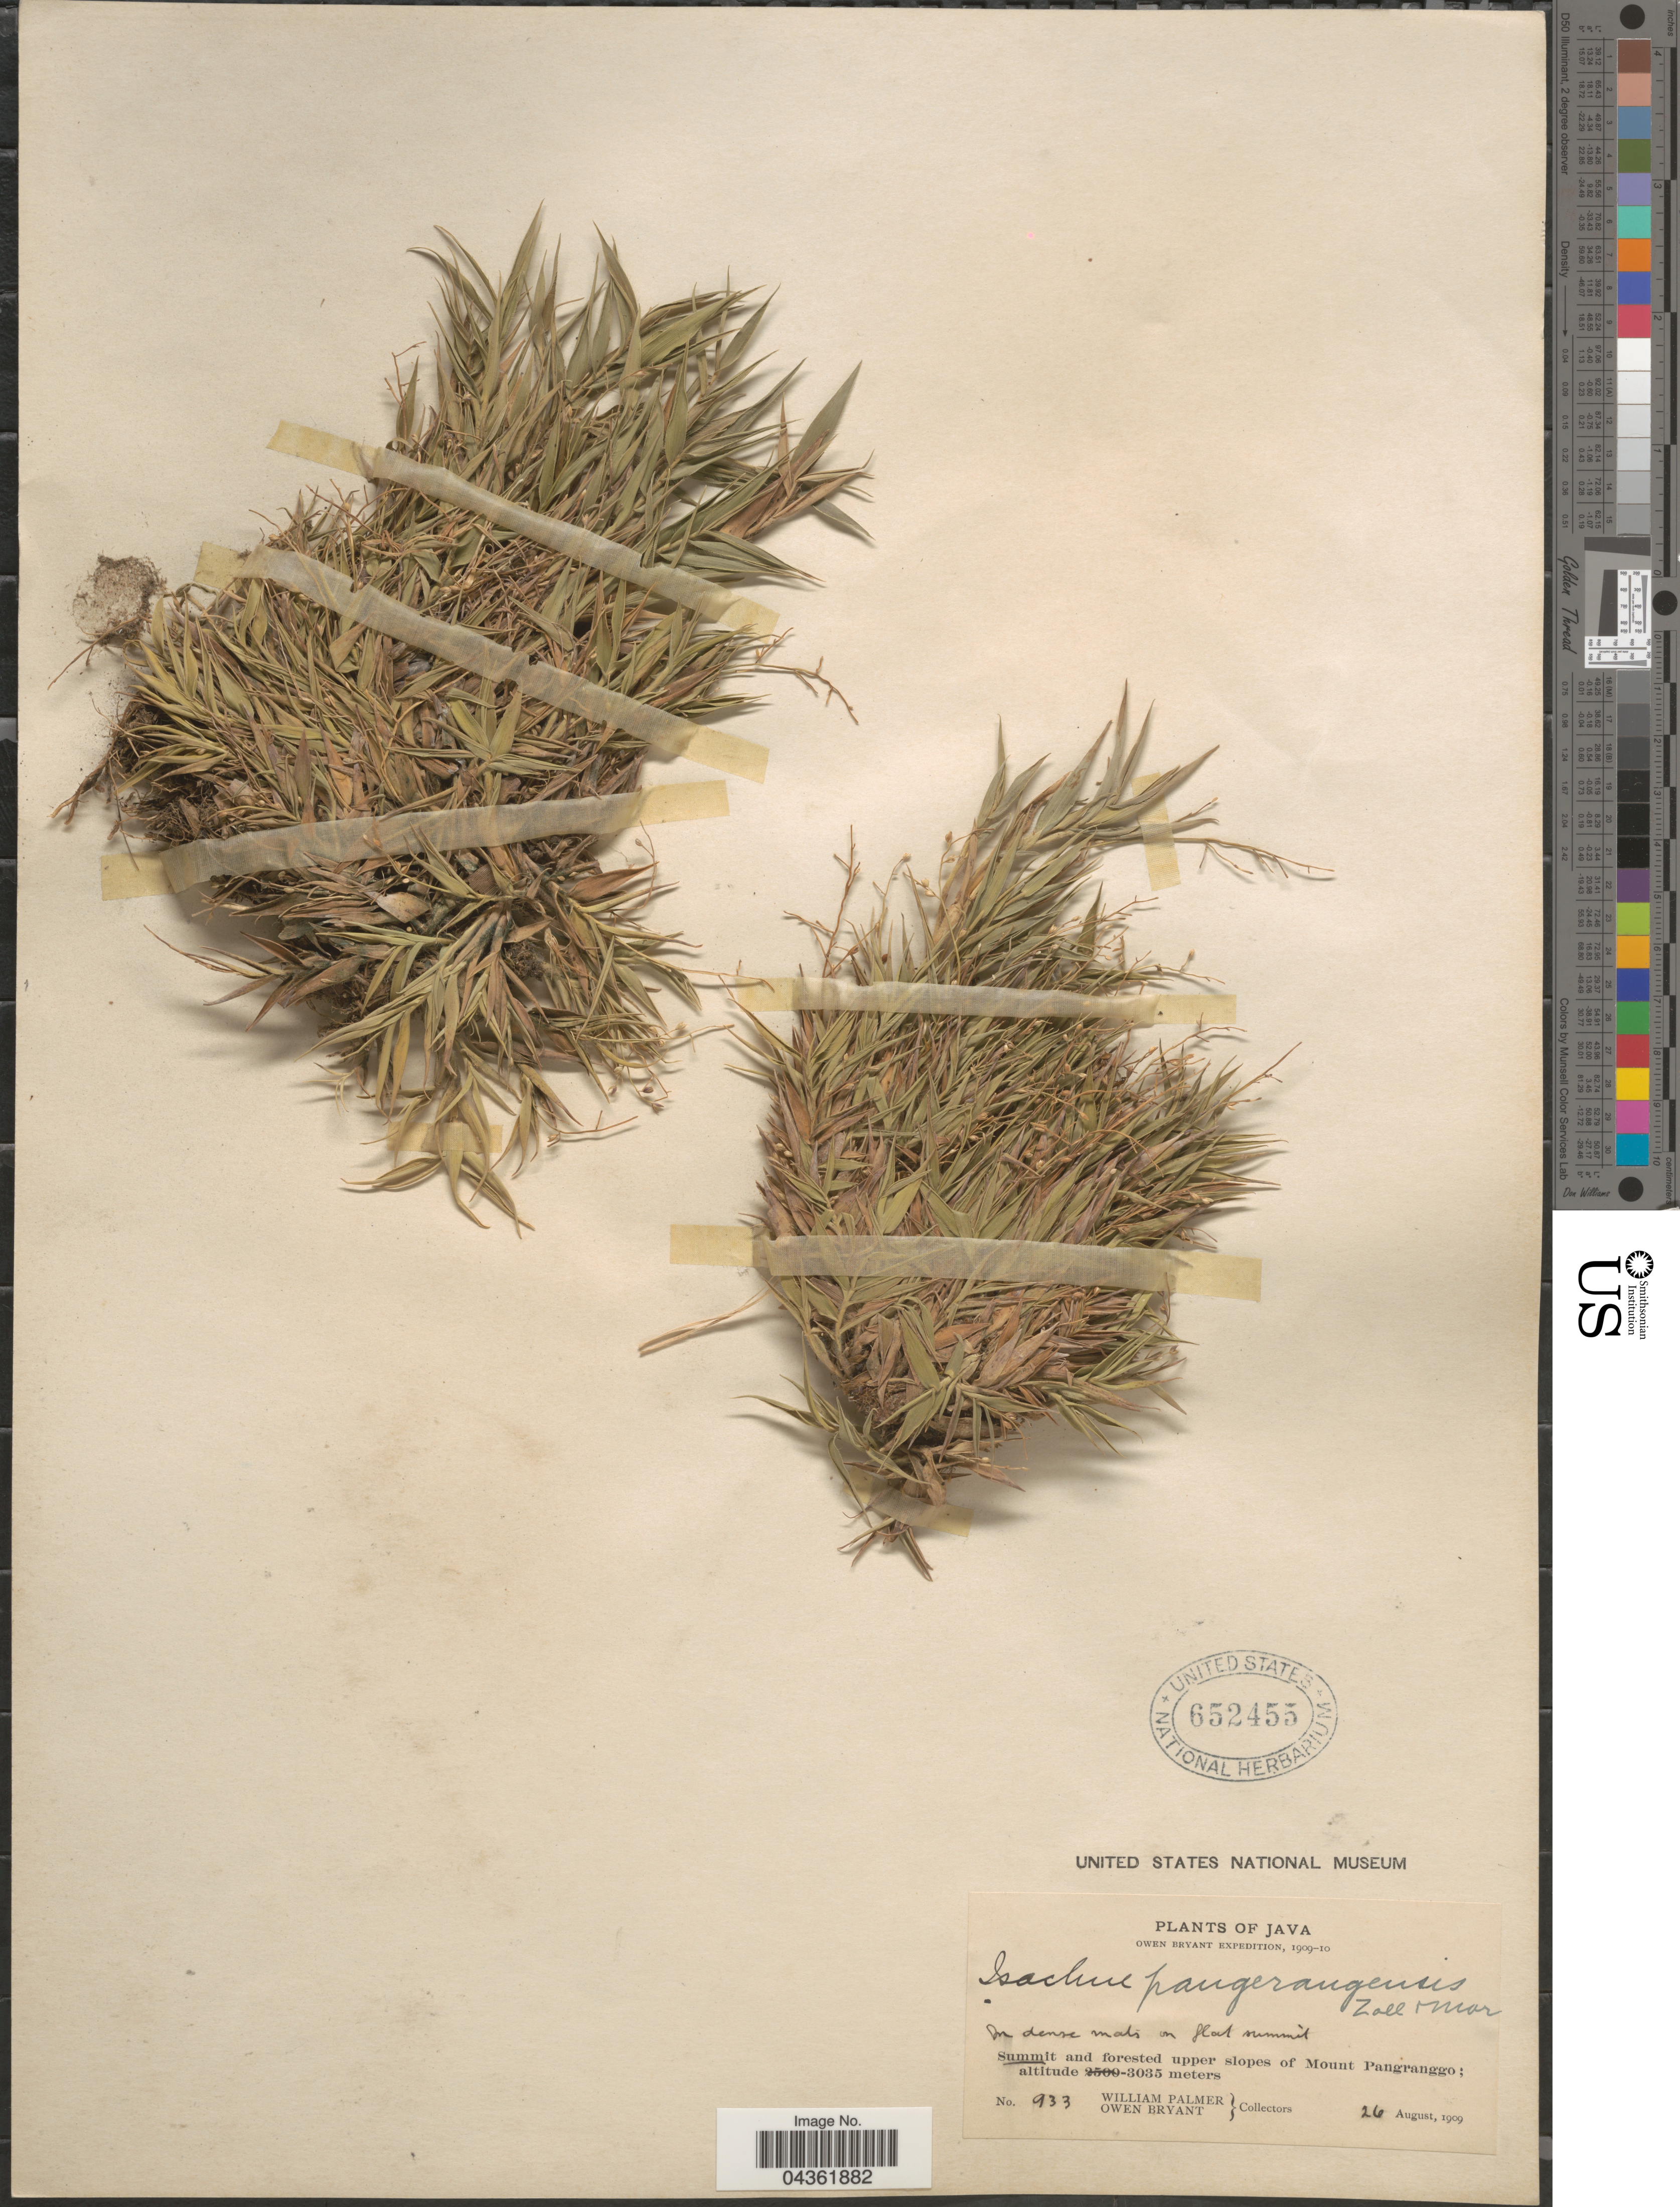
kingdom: Plantae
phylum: Tracheophyta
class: Liliopsida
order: Poales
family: Poaceae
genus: Isachne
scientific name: Isachne pangerangensis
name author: Zoll. & Moritzi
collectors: W. Palmer & O. Bryant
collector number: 933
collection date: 1909-08-26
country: Indonesia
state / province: Java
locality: Owen Bryant Expedition, 1909-10. In dense mats on flat summit. Summit and forested upper slopes of Mount Pangranggo.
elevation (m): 3035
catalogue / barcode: US 652455